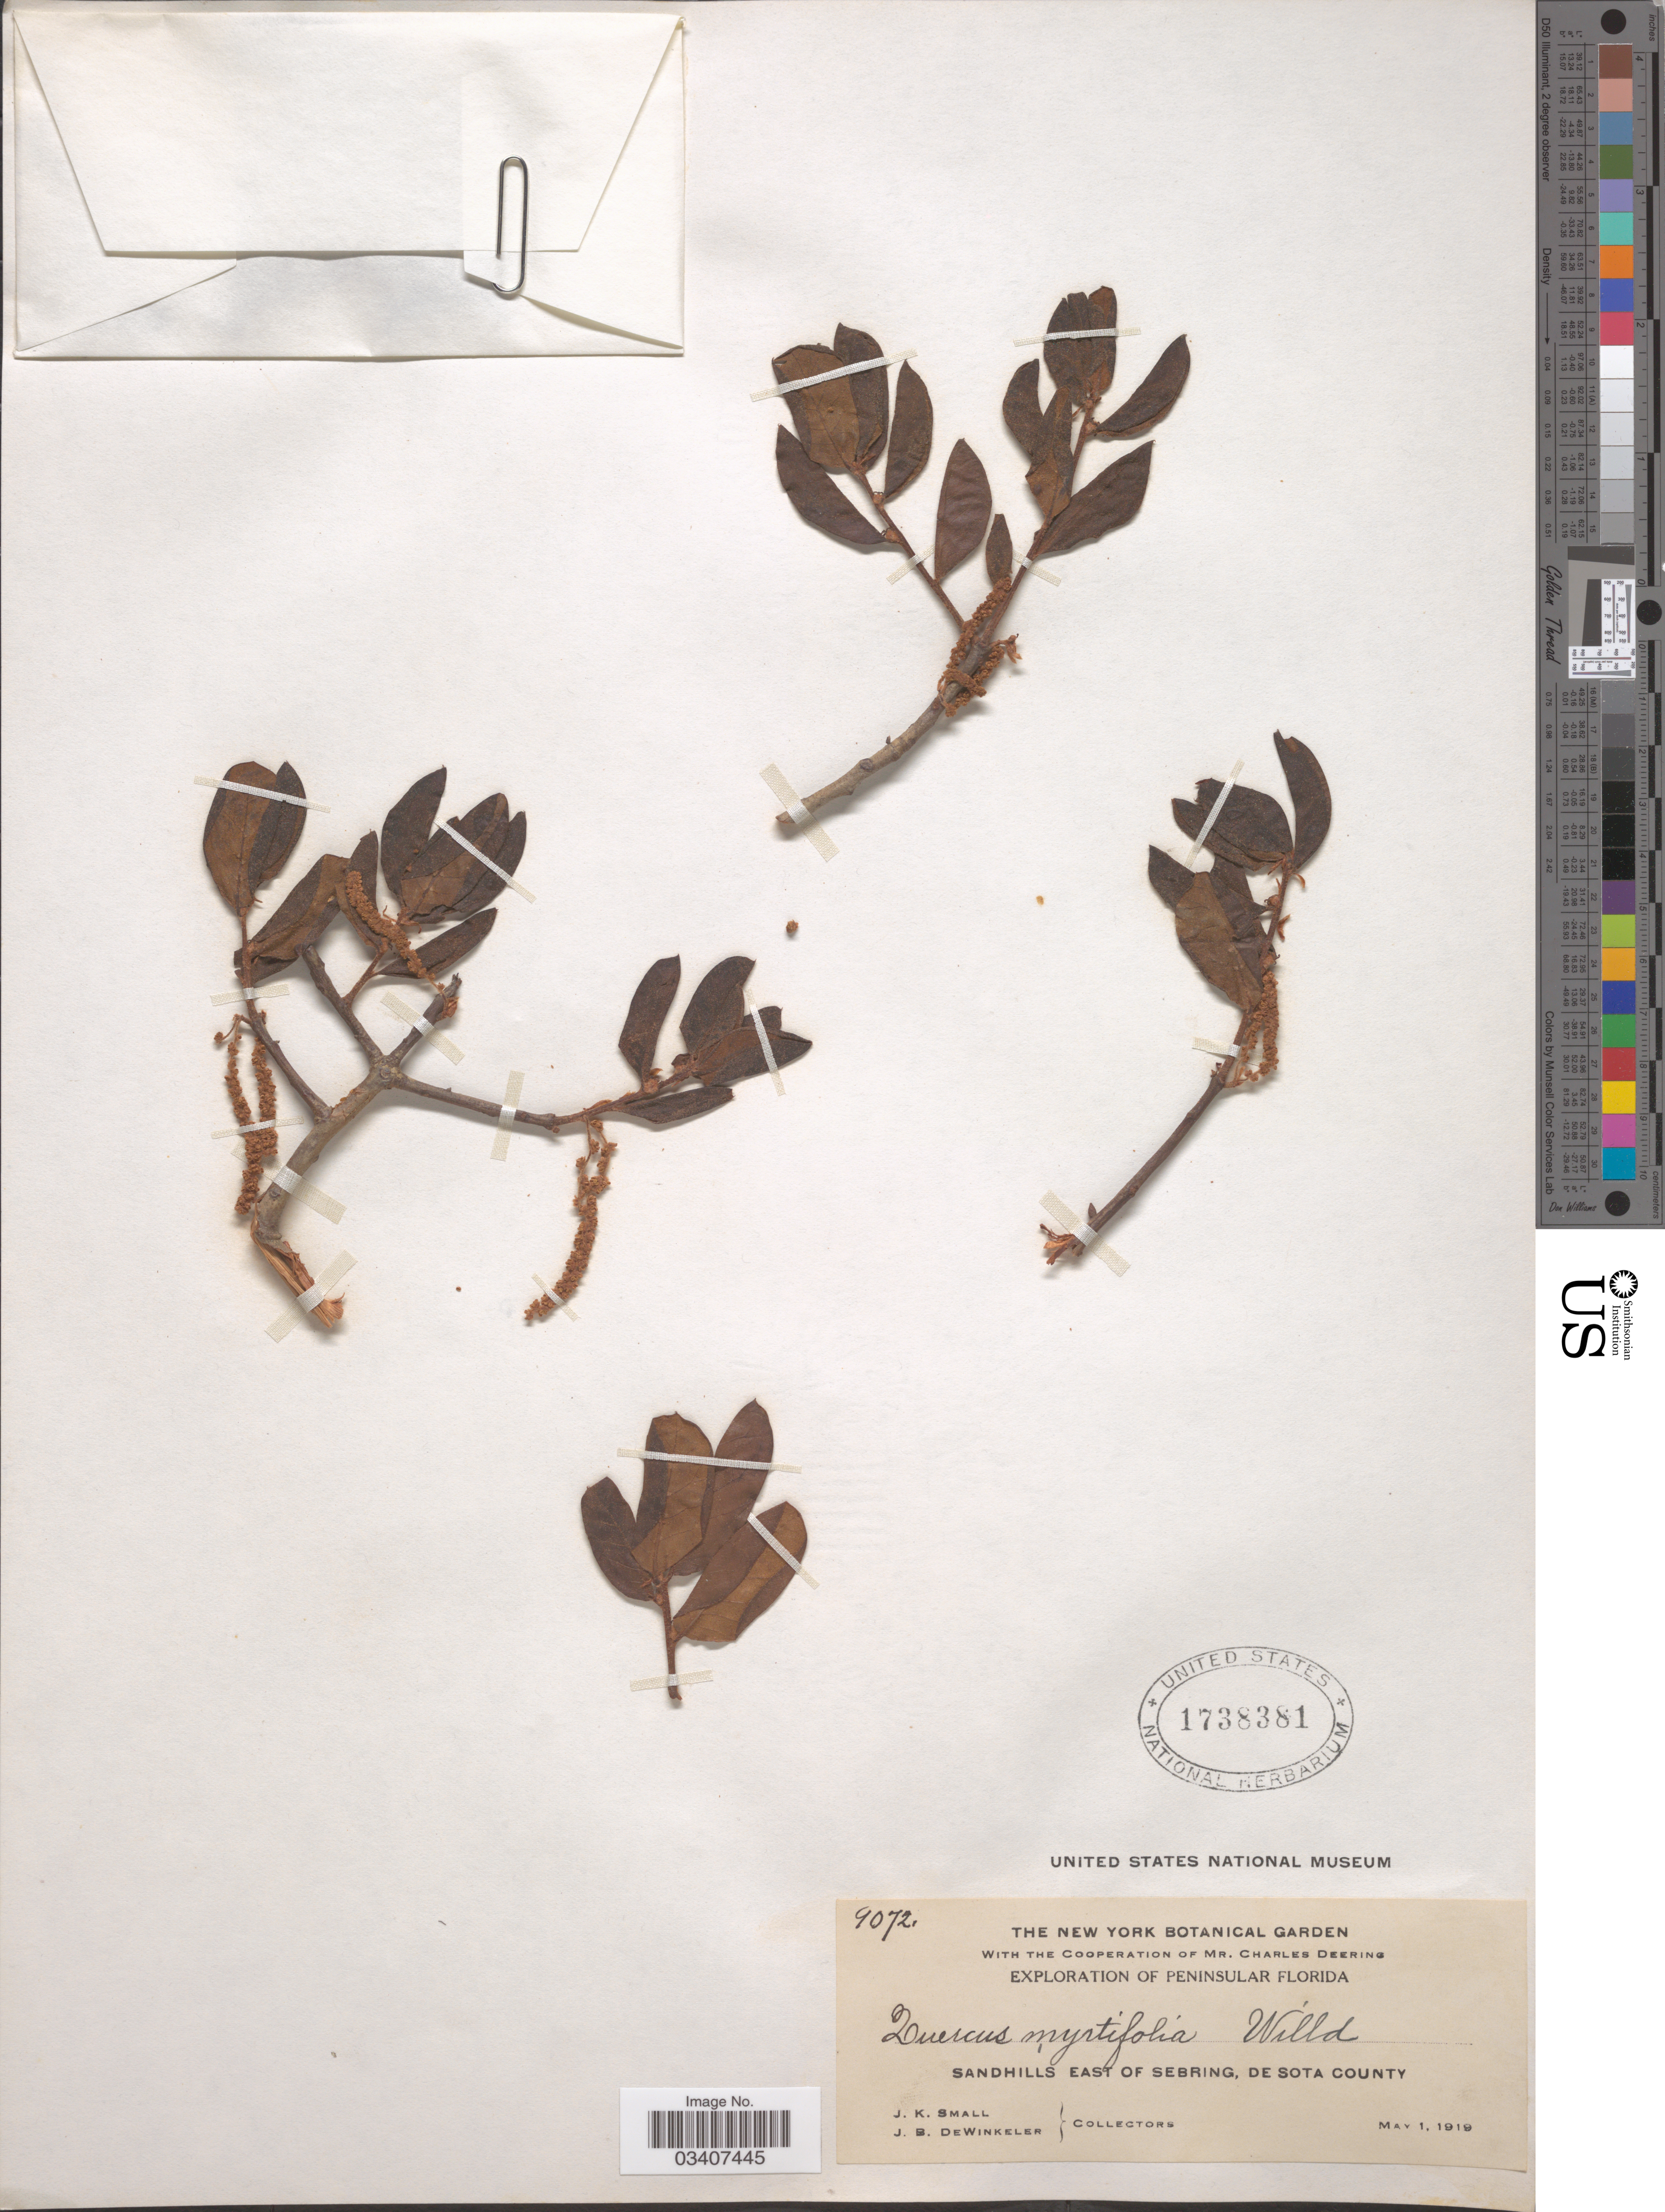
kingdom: Plantae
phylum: Tracheophyta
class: Magnoliopsida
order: Fagales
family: Fagaceae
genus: Quercus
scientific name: Quercus myrtifolia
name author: Willd.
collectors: J. K. Small & J. B. Dewinkeler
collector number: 9072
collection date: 1919-05-01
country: United States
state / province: Florida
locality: Peninsular Florida. Sandhills east of Sebring, De Sota County.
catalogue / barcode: US 1738381